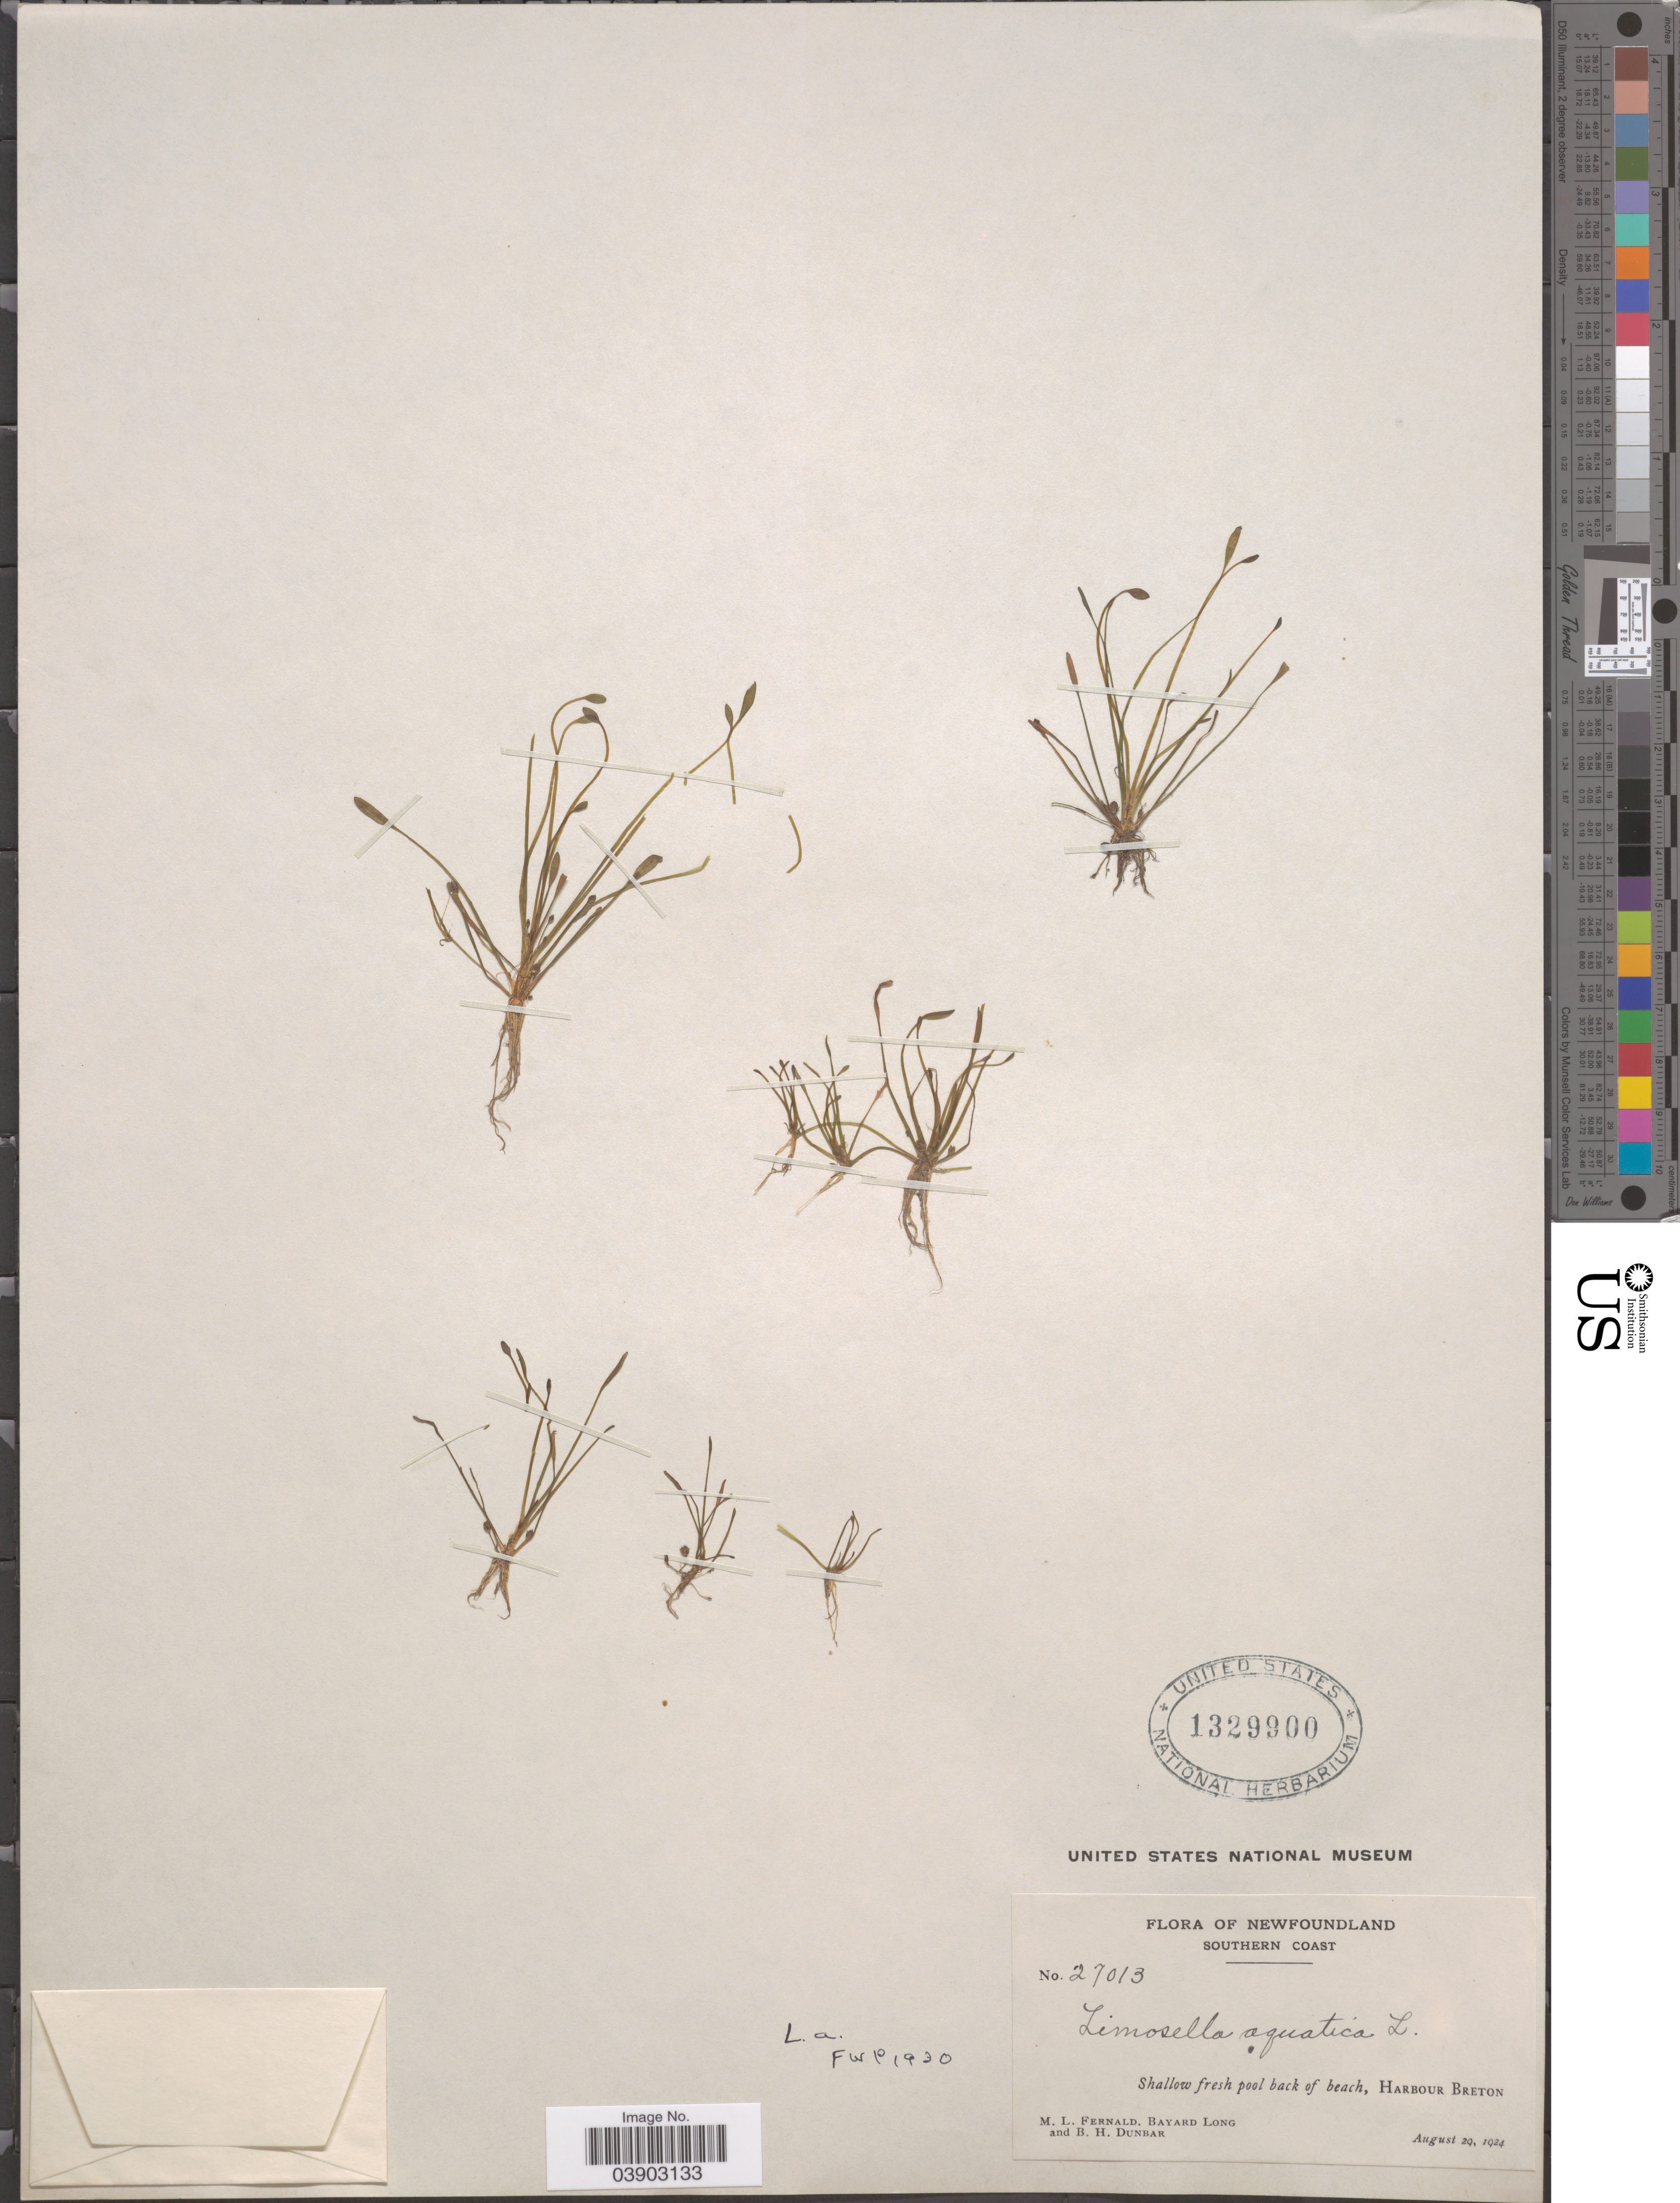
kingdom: Plantae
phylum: Tracheophyta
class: Magnoliopsida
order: Lamiales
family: Scrophulariaceae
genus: Limosella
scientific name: Limosella aquatica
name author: L.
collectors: M. L. Fernald, B. Long & B. Dunbar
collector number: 27013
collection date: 1924-08-29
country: Canada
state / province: Newfoundland and Labrador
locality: Southern Coast. Shallow fresh pool back of beach, Harbour Breton.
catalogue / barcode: US 1329900